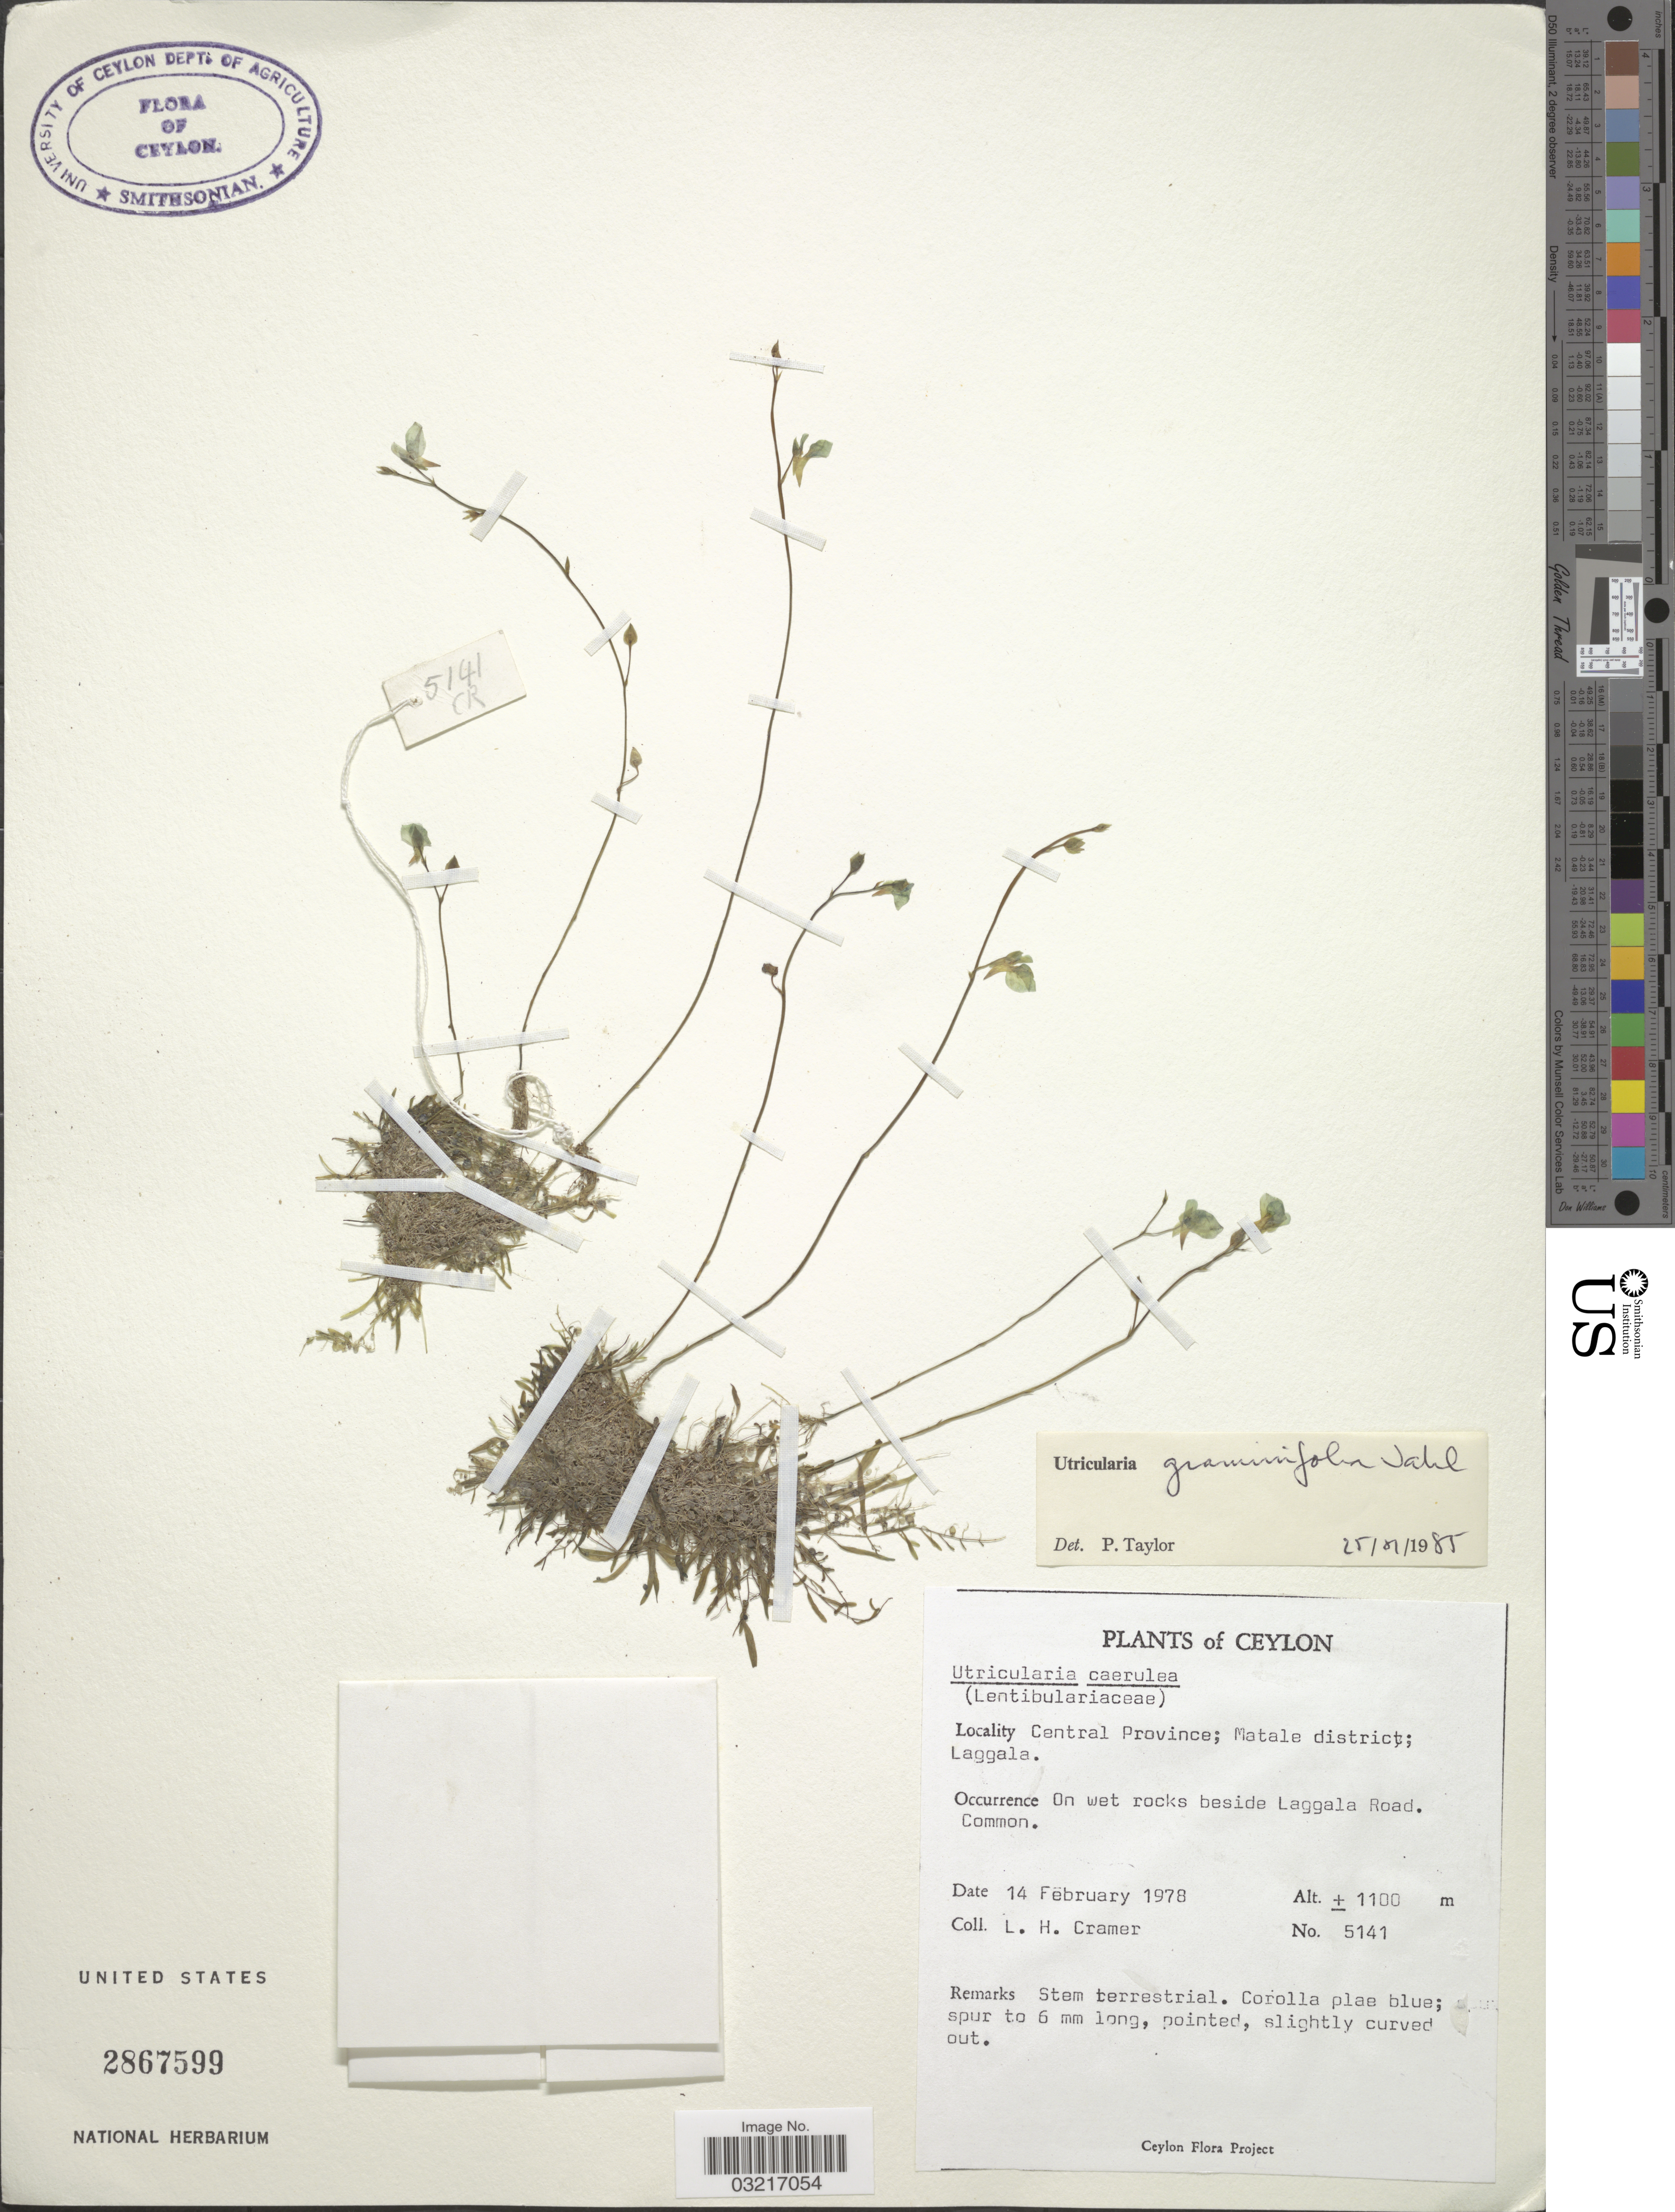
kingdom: Plantae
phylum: Tracheophyta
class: Magnoliopsida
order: Lamiales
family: Lentibulariaceae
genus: Utricularia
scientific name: Utricularia graminifolia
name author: Vahl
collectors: L. H. Cramer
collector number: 5141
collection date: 1978-02-14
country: Sri Lanka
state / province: Central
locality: Ceylon, Matale district; Laggala, On wet rocks beside Laggala Road.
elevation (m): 1100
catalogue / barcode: US 2867599